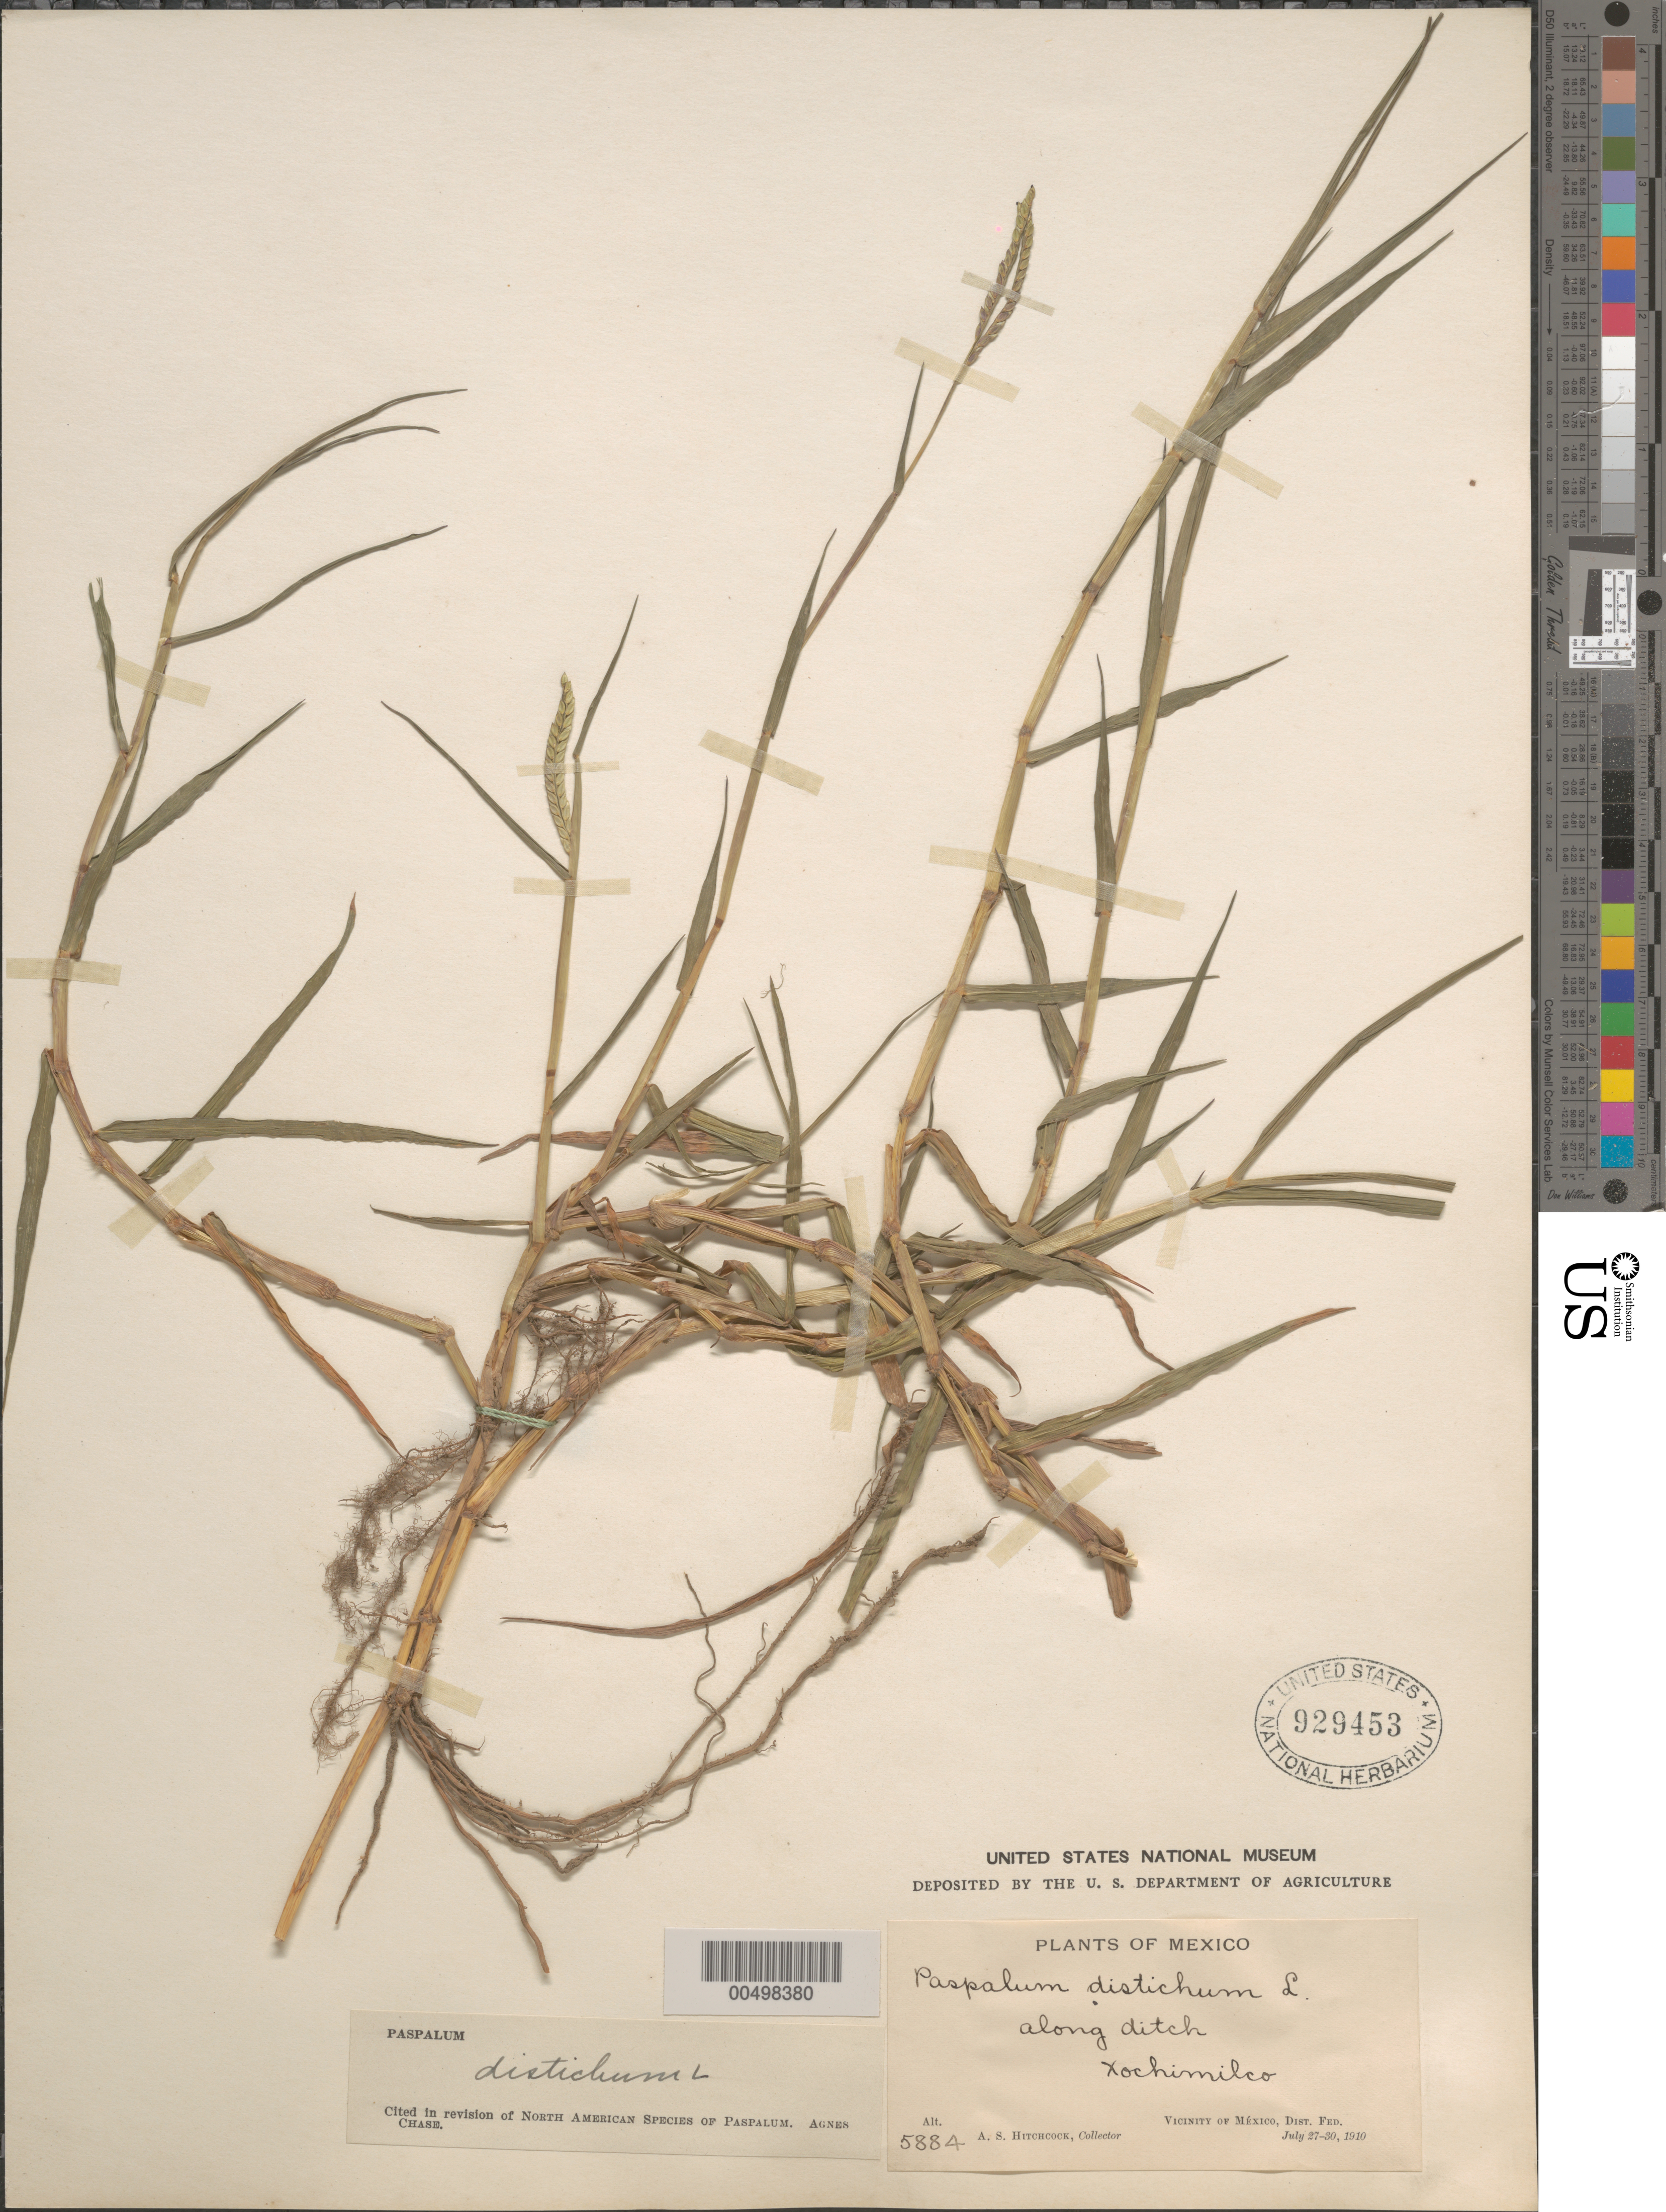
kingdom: Plantae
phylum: Tracheophyta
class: Liliopsida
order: Poales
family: Poaceae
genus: Paspalum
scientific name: Paspalum paspaloides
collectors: A. S. Hitchcock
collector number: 5884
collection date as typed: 27 Jul 1910 to 30 Jul 1910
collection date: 1910-07-27/1910-07-30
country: Mexico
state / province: Distrito Federal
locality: Vicinity of Mexico, Xochimilco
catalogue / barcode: US 929453